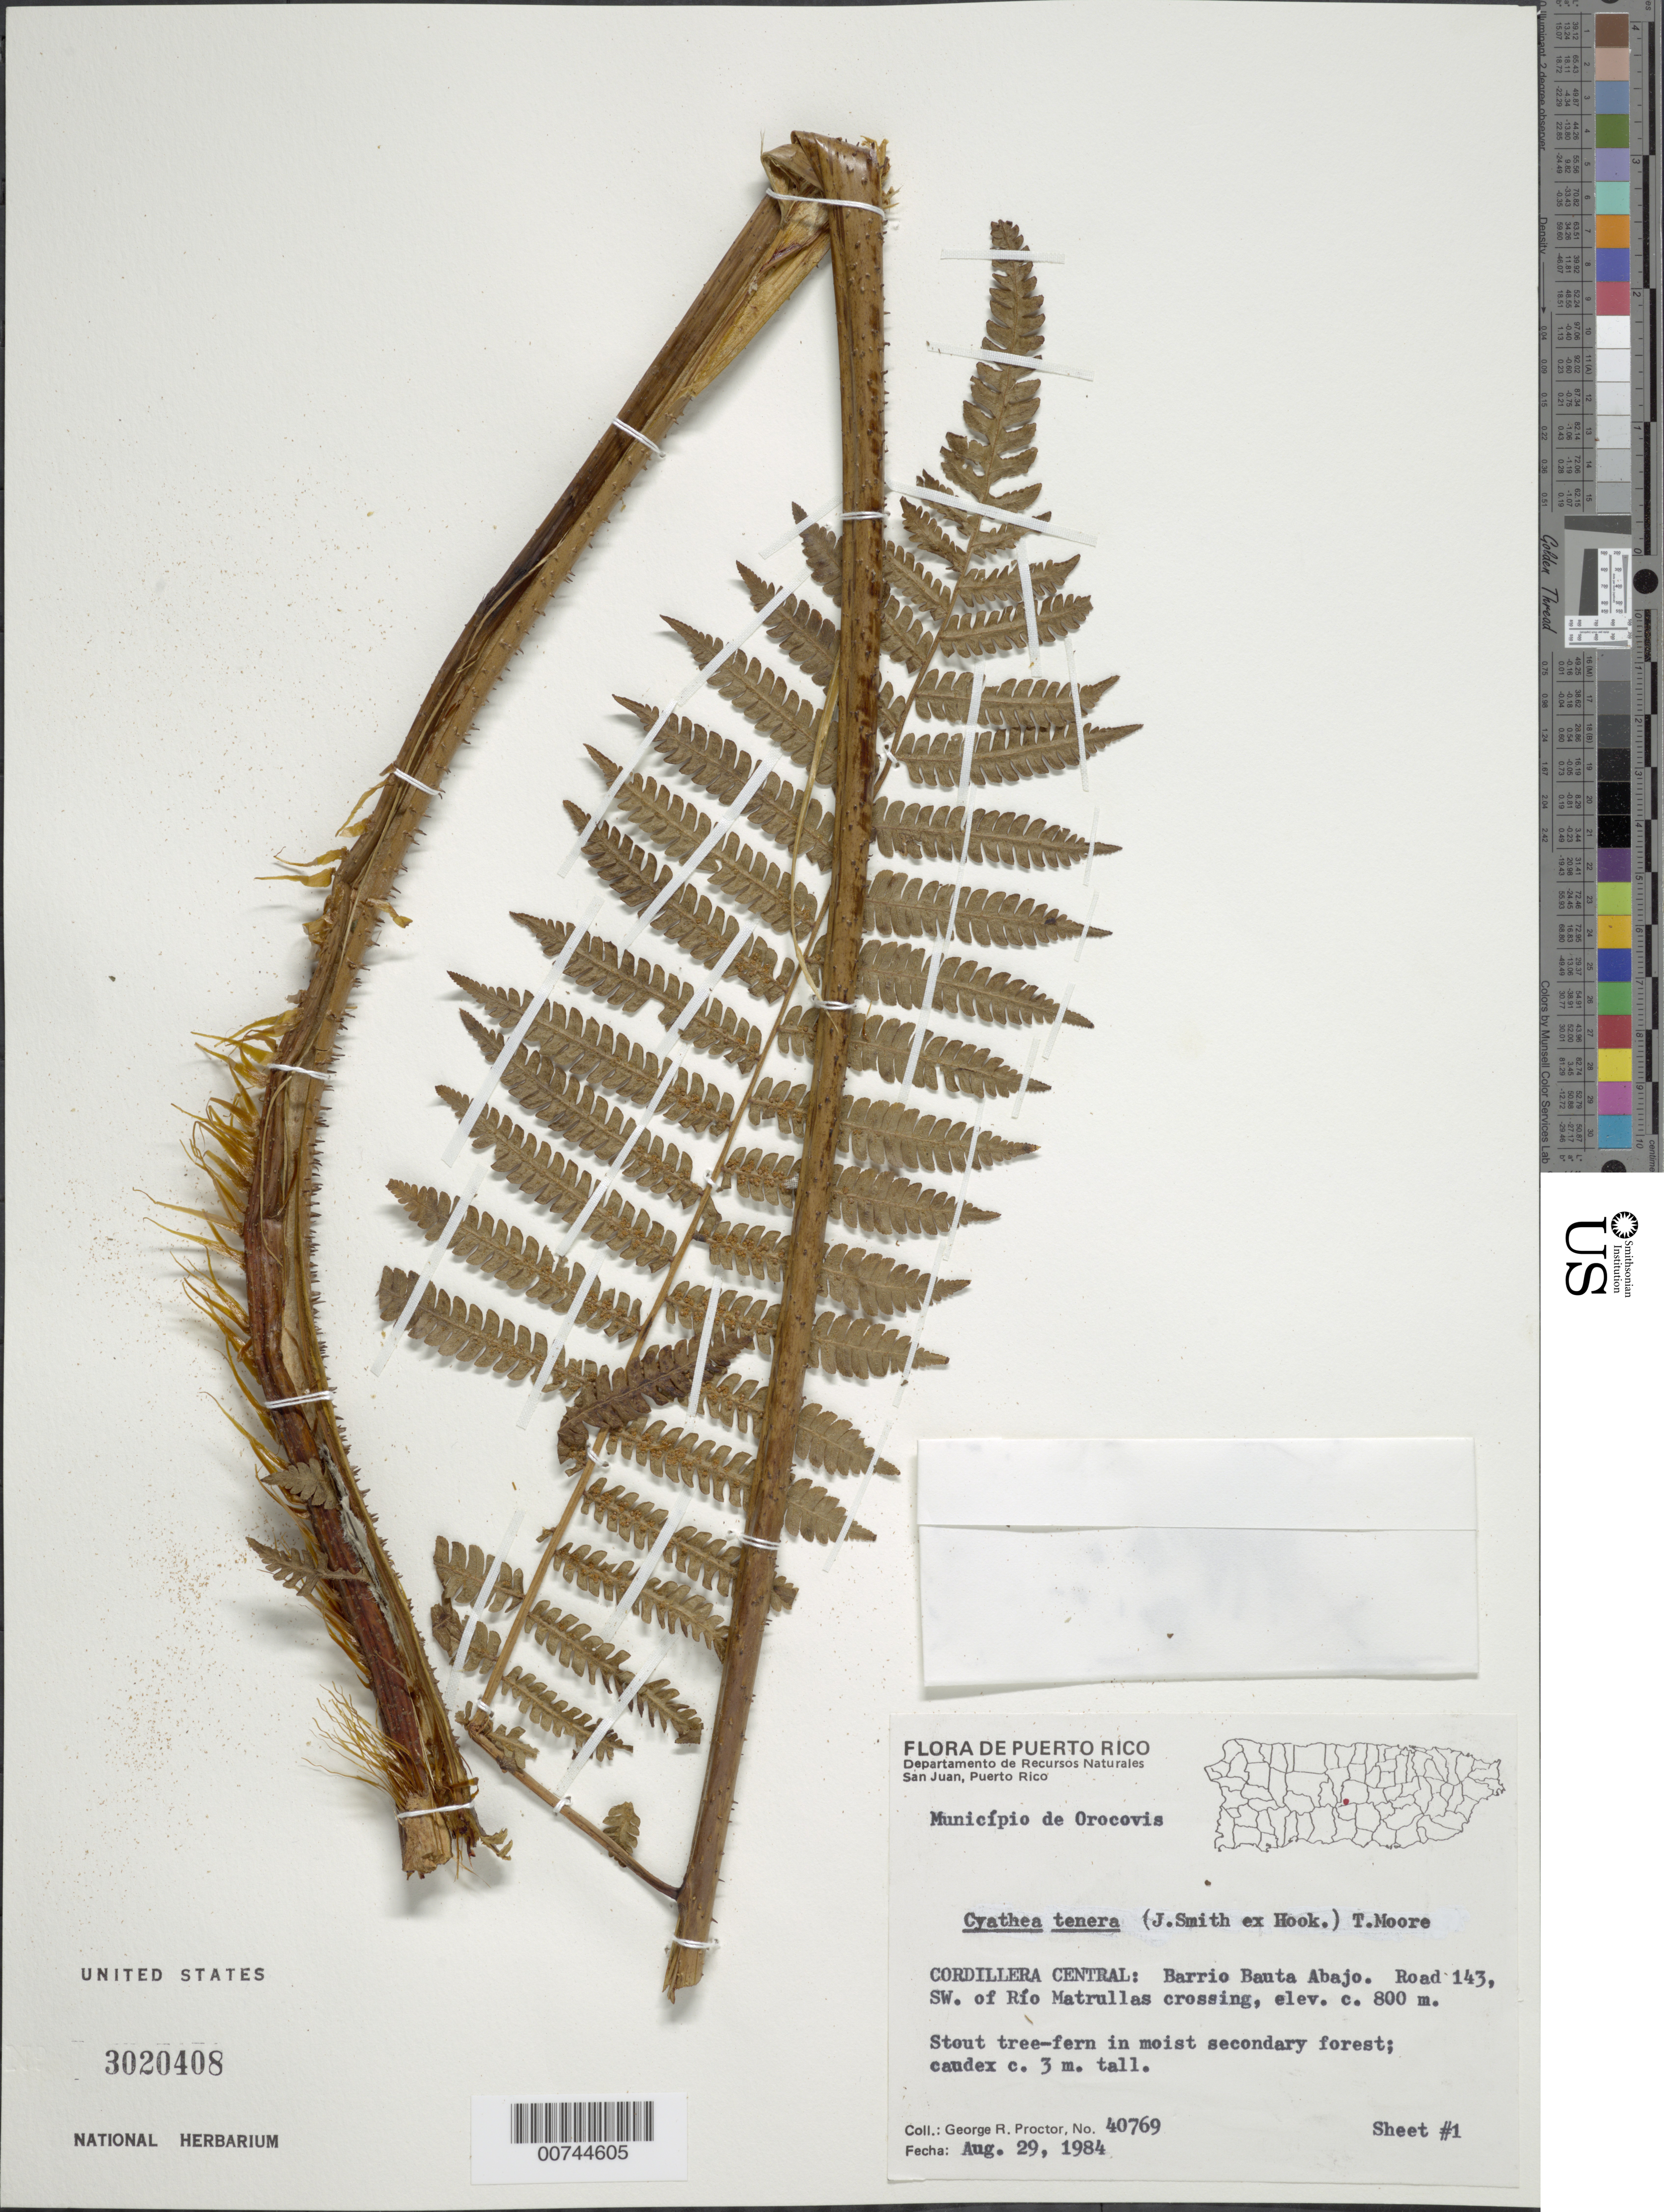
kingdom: Plantae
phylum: Tracheophyta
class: Polypodiopsida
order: Cyatheales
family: Cyatheaceae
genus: Cyathea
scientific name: Cyathea tenera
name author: (J. Sm. ex Hook.) T. Moore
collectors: G. R. Proctor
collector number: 40769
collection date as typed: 29 Aug 1984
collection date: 1984-08-29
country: Puerto Rico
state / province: Orocovis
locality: Cordillera Central: Barrio Bauta Abajo. Road 143, SW. of Río Matrullas crossing. Municipio de Orocovis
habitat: Stout tree-fern in moist secondary forest; caudex c. 3 m tall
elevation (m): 800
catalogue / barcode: US 3020408